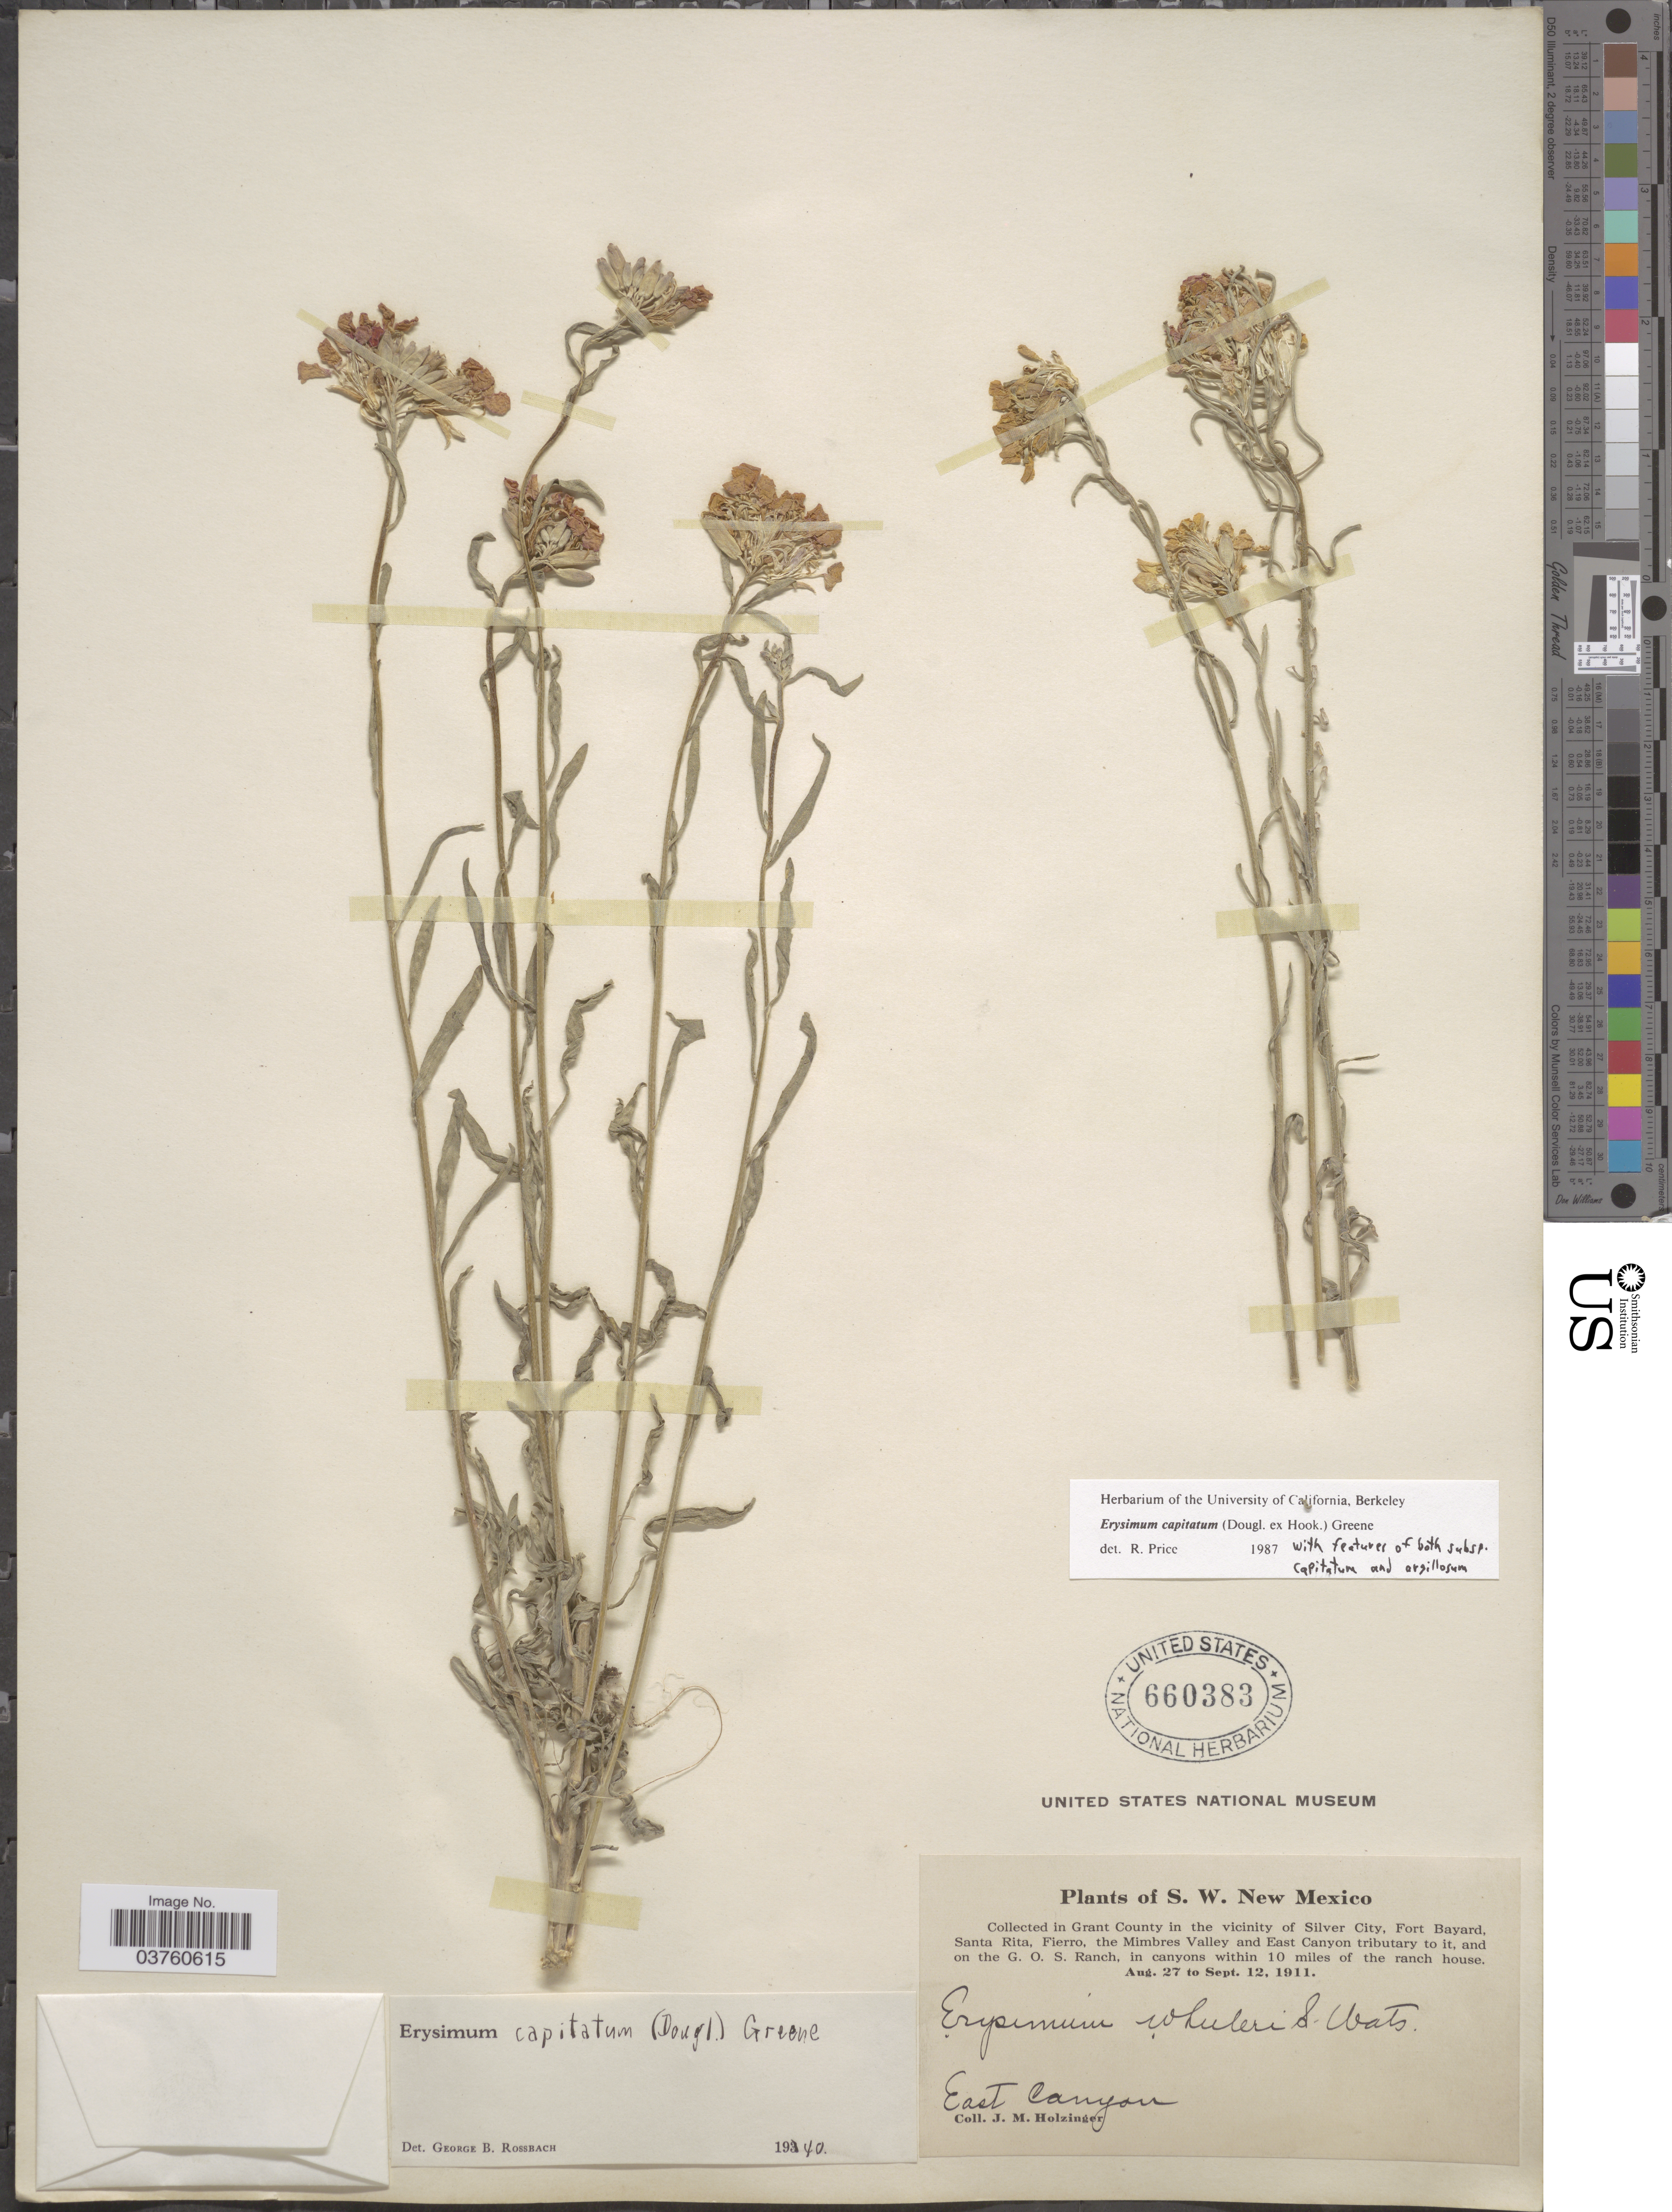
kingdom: Plantae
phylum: Tracheophyta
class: Magnoliopsida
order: Brassicales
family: Brassicaceae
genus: Erysimum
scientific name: Erysimum capitatum subsp. capitatum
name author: (Douglas ex Hook.) Greene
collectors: J. M. Holzinger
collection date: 1911-08-27/1911-09-12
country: United States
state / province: New Mexico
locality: S. W. New Mexico. Grant County in the vicinity of Silver City, Fort Bayard, Santa Rita, Fierro, the Mimbres Valley and East Canyon tributary to it, and on the G. O. S. Ranch, in canyons within 10 miles of the ranch house. East Canyon.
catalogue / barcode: US 660383